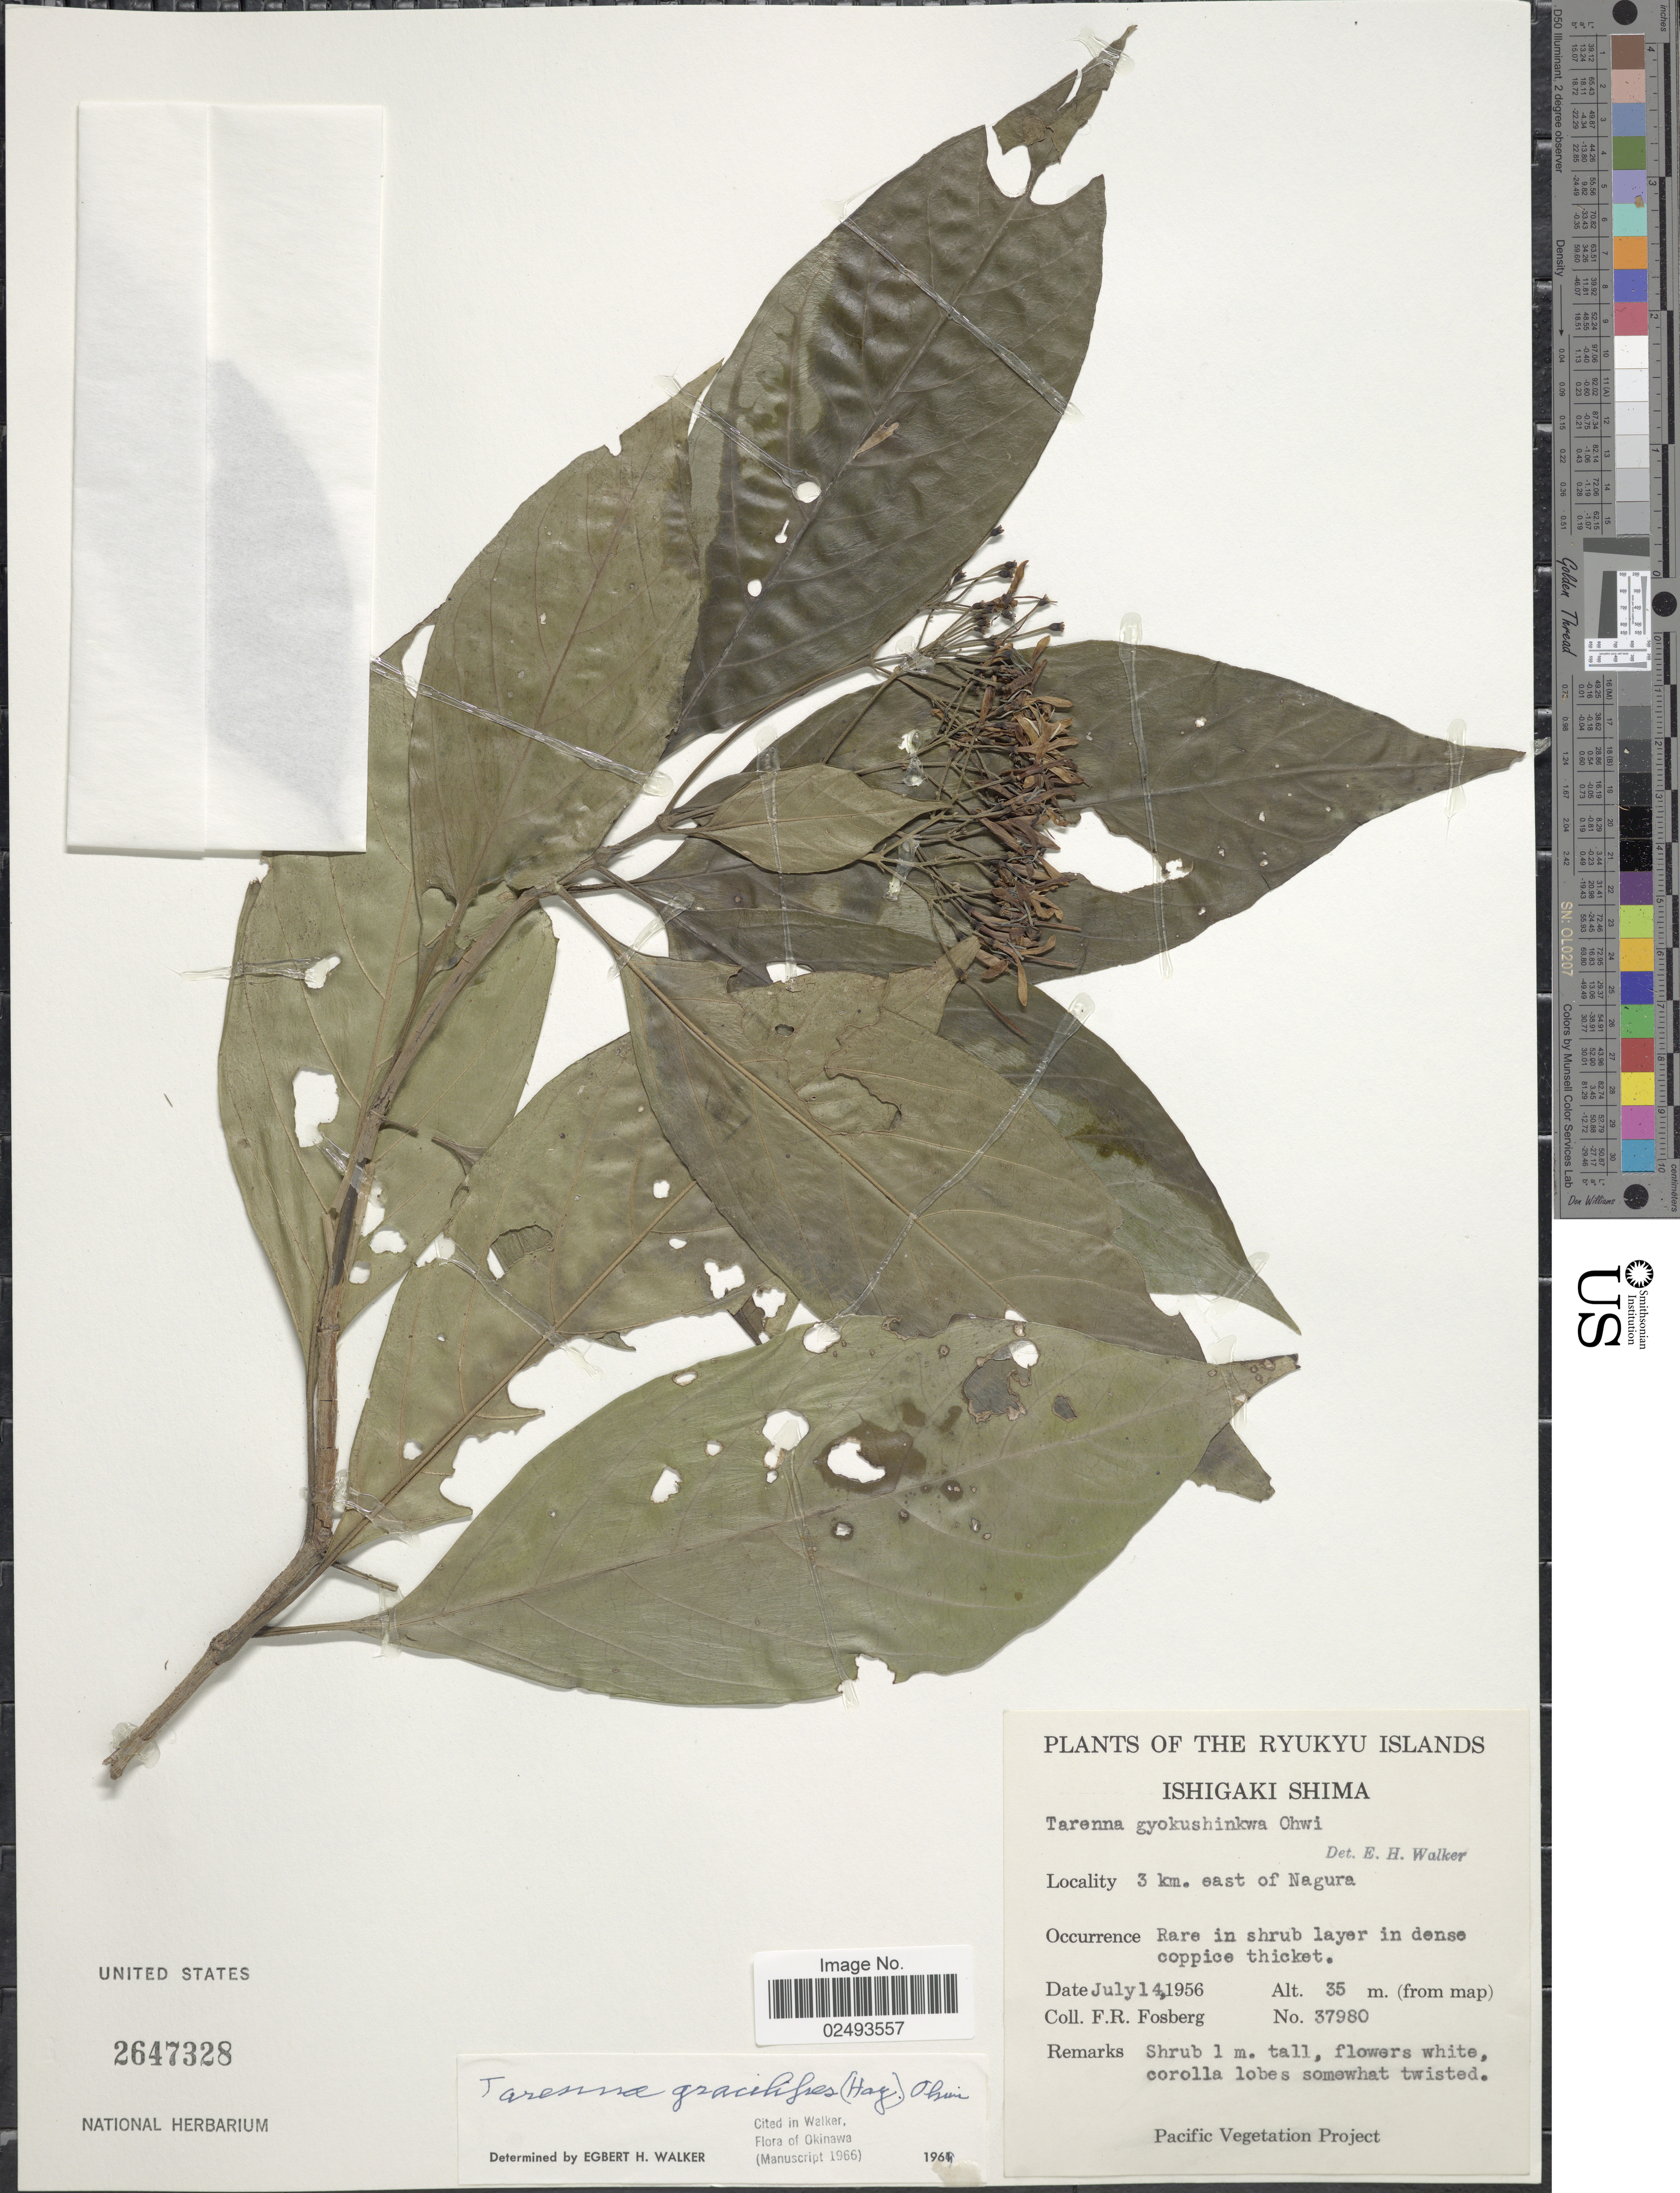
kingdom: Plantae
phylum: Tracheophyta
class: Magnoliopsida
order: Gentianales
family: Rubiaceae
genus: Tarenna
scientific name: Tarenna gracilipes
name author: (Hayata) Ohwi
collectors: F. R. Fosberg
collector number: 37980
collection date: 1956-07-14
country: Japan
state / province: Okinawa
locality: Ryukyu Islands, Ishigaki Shima, 3 km. east of Nagura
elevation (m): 35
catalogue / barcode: US 2647328